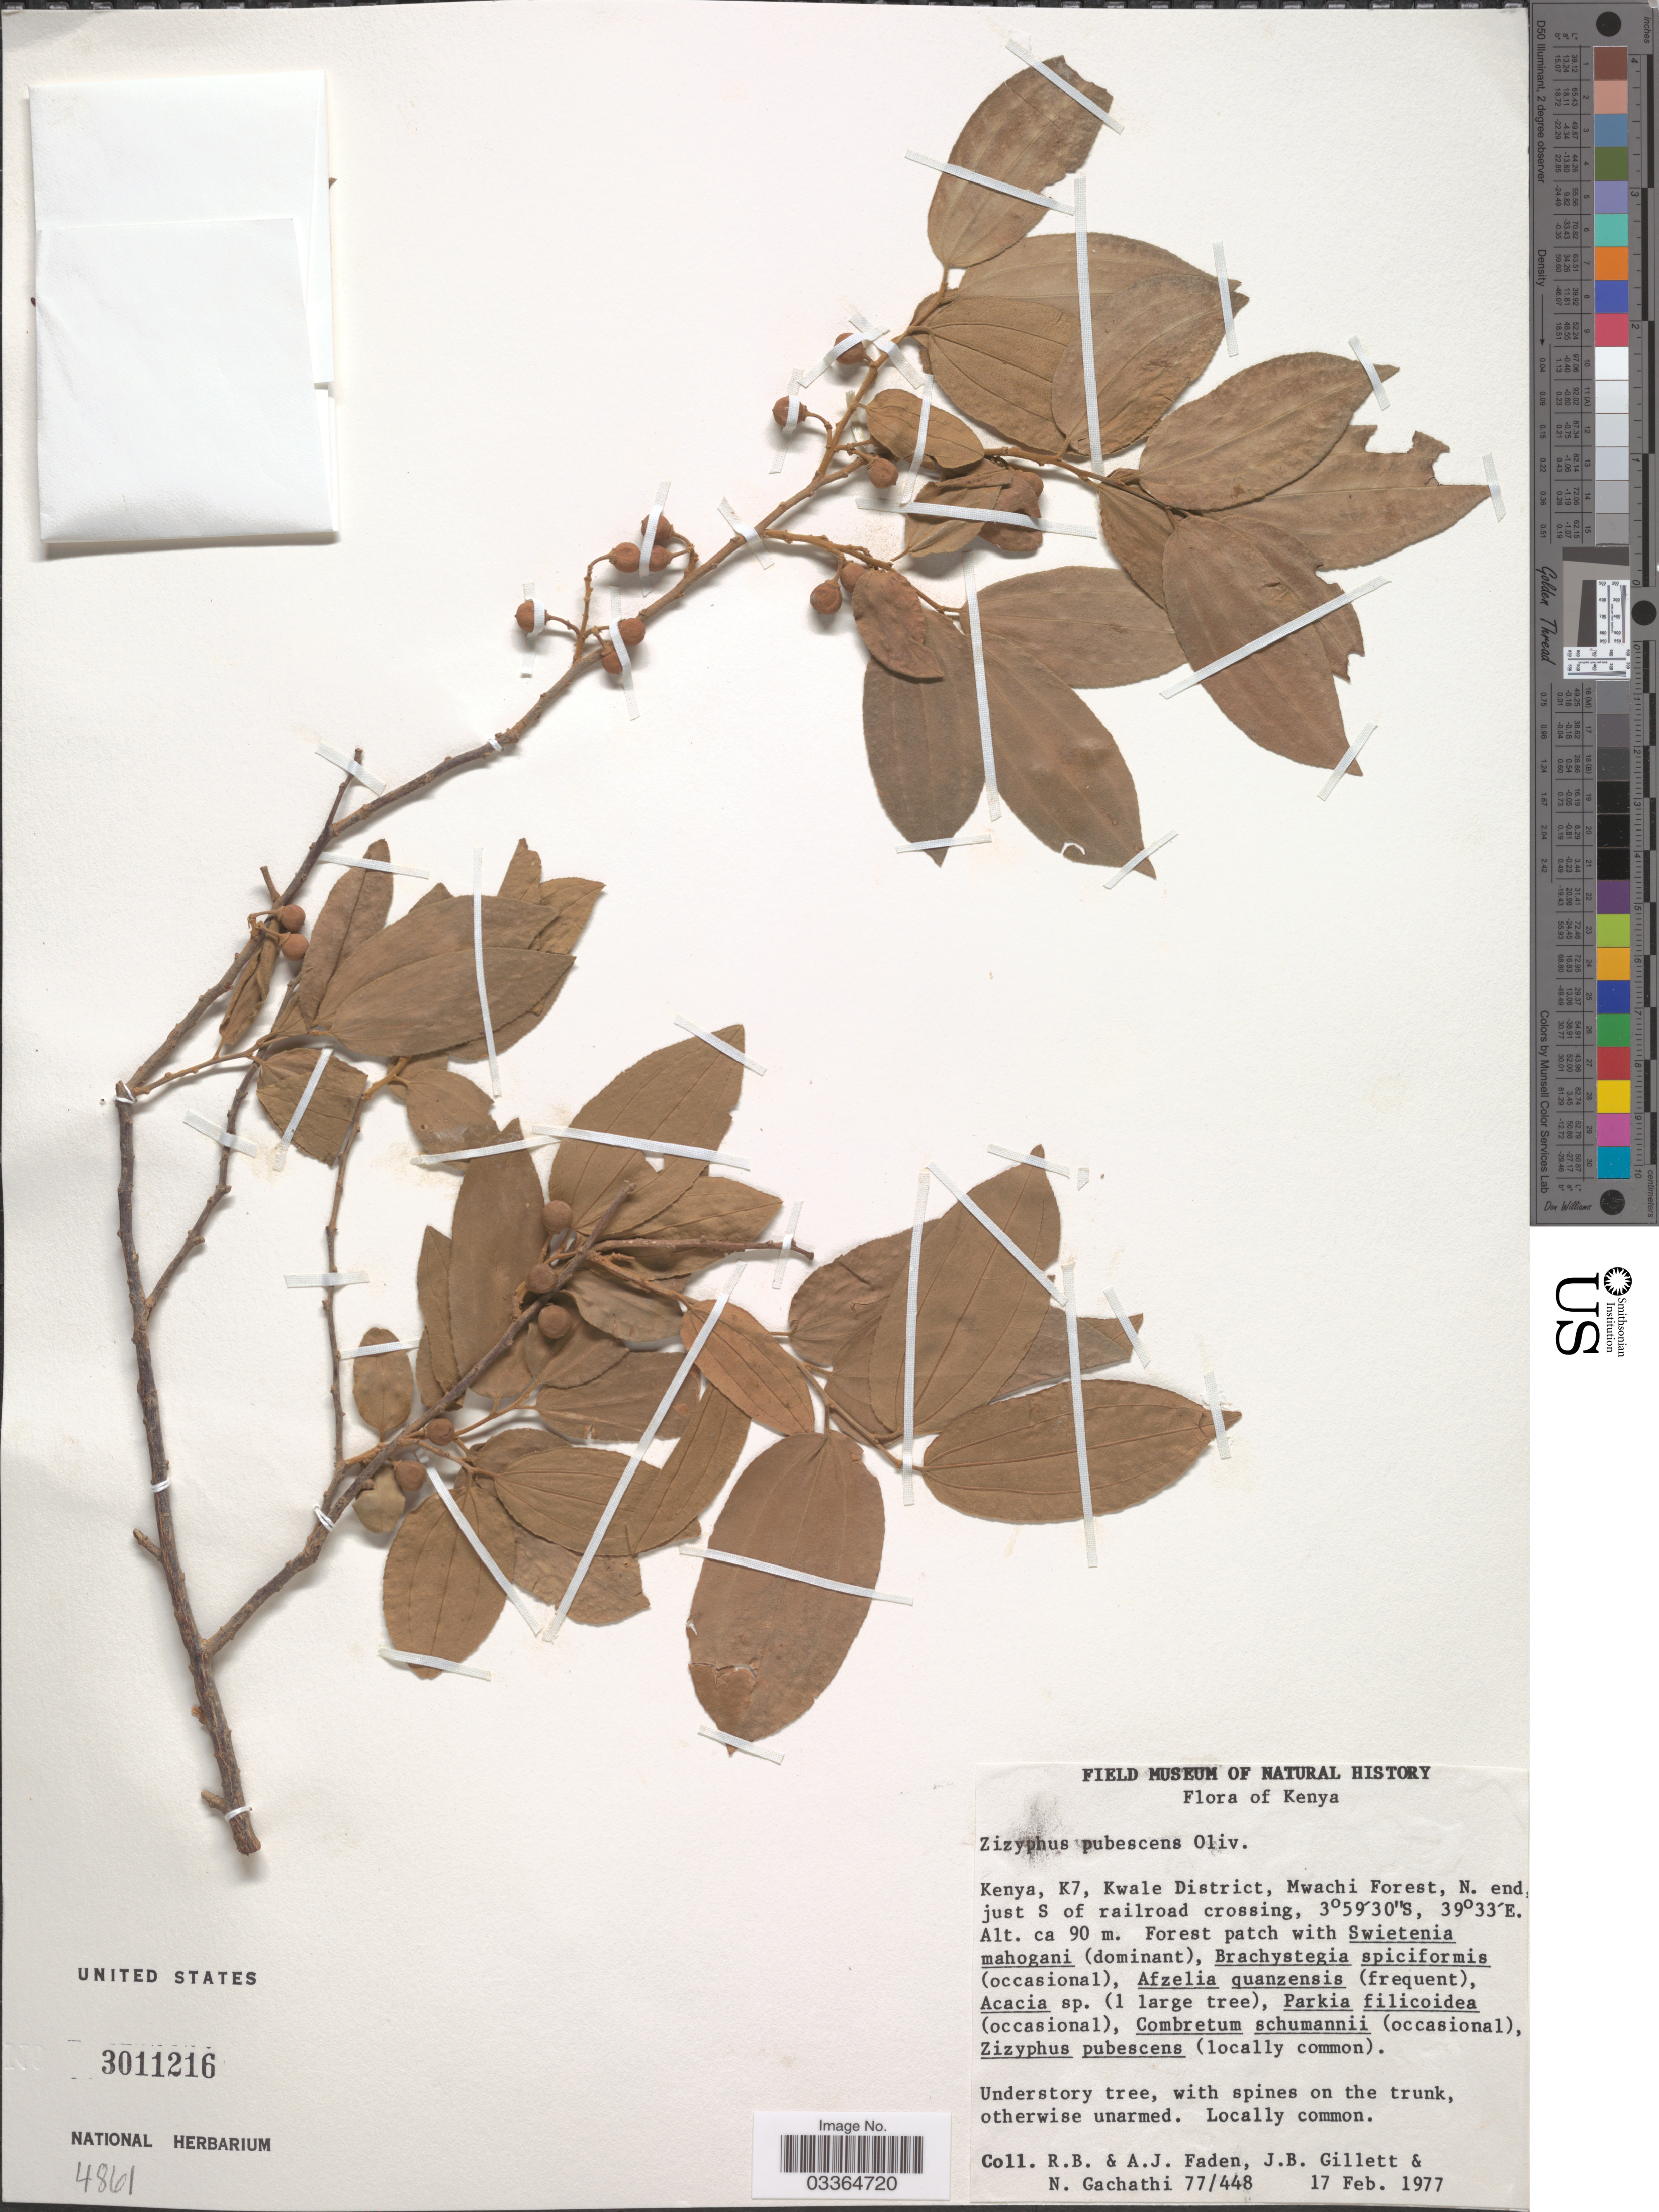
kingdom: Plantae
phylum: Tracheophyta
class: Magnoliopsida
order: Rosales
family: Rhamnaceae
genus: Ziziphus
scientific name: Ziziphus pubescens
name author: Oliv.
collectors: R. B. Faden, A. J. Faden, J. B. Gillett & N. Gachathi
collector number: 77/448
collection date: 1977-02-17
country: Kenya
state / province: Kwale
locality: K7, Kwale District, Mwachi Forest, N. end just S of railroad crossing.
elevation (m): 90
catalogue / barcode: US 3011216